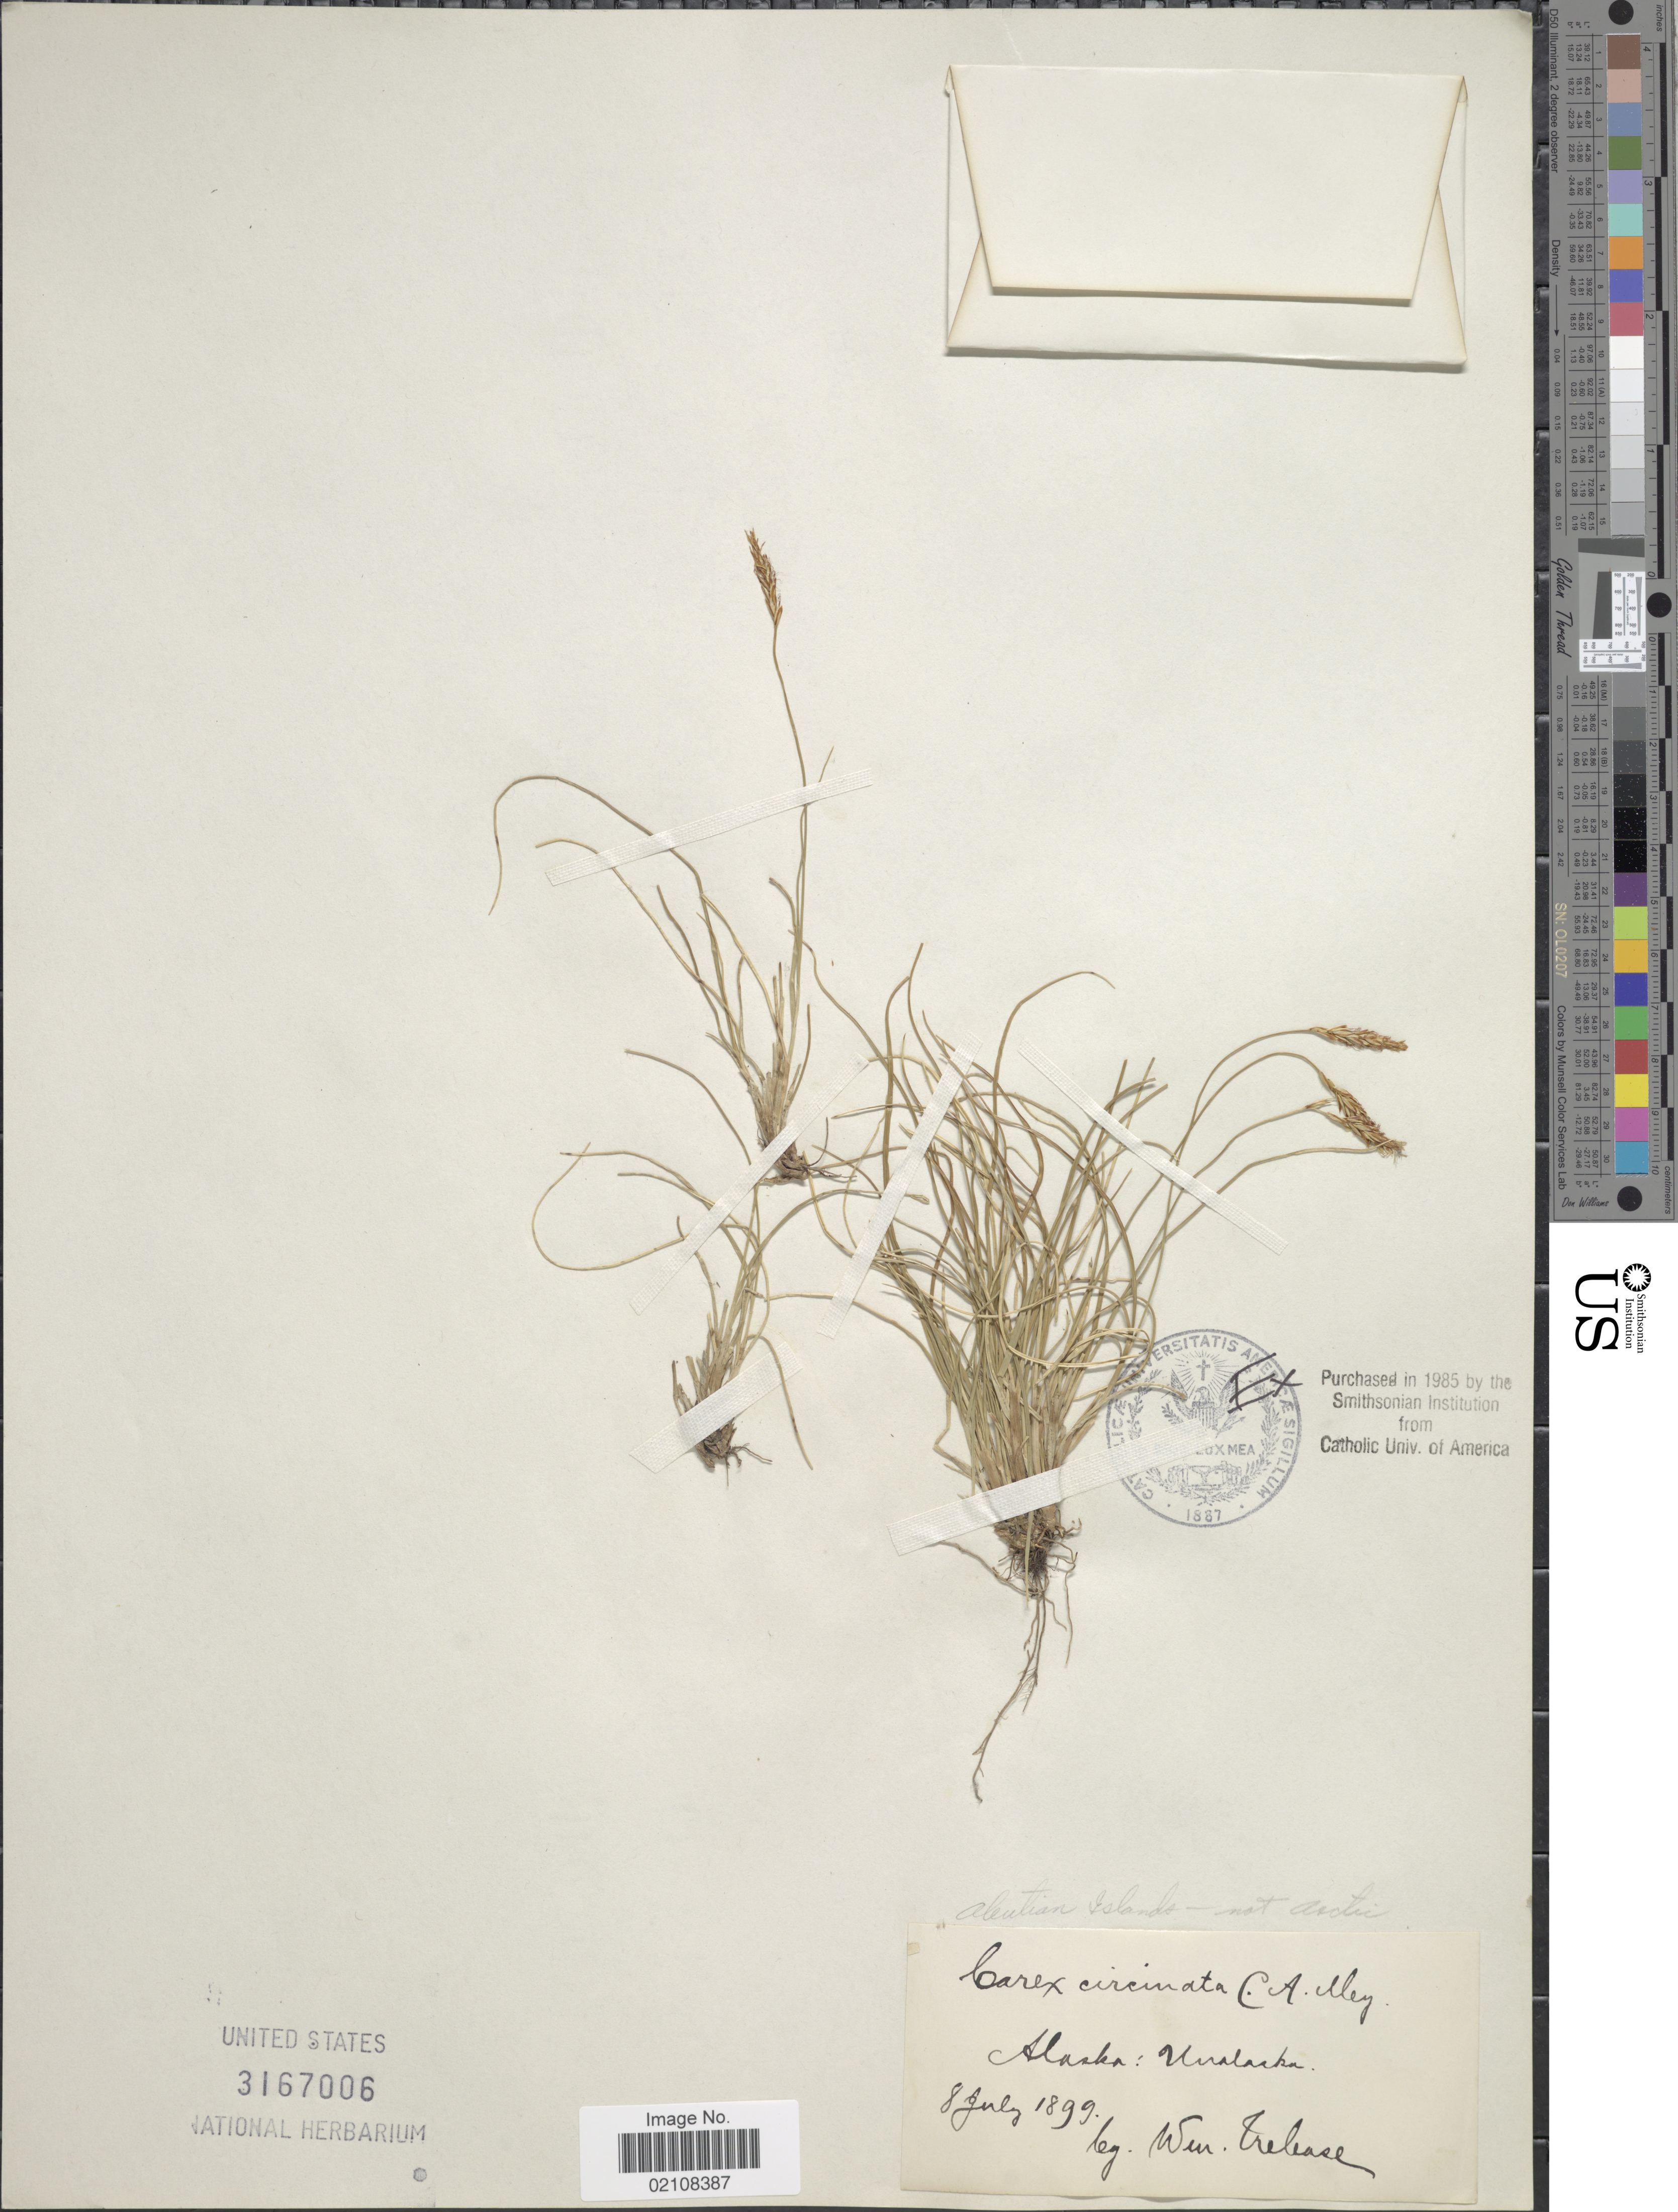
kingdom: Plantae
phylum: Tracheophyta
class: Liliopsida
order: Poales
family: Cyperaceae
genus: Carex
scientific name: Carex circinata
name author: C.A. Mey.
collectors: W. Trelease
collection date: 1899-07-08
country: United States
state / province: Alaska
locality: Unalaska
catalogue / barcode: US 3167006